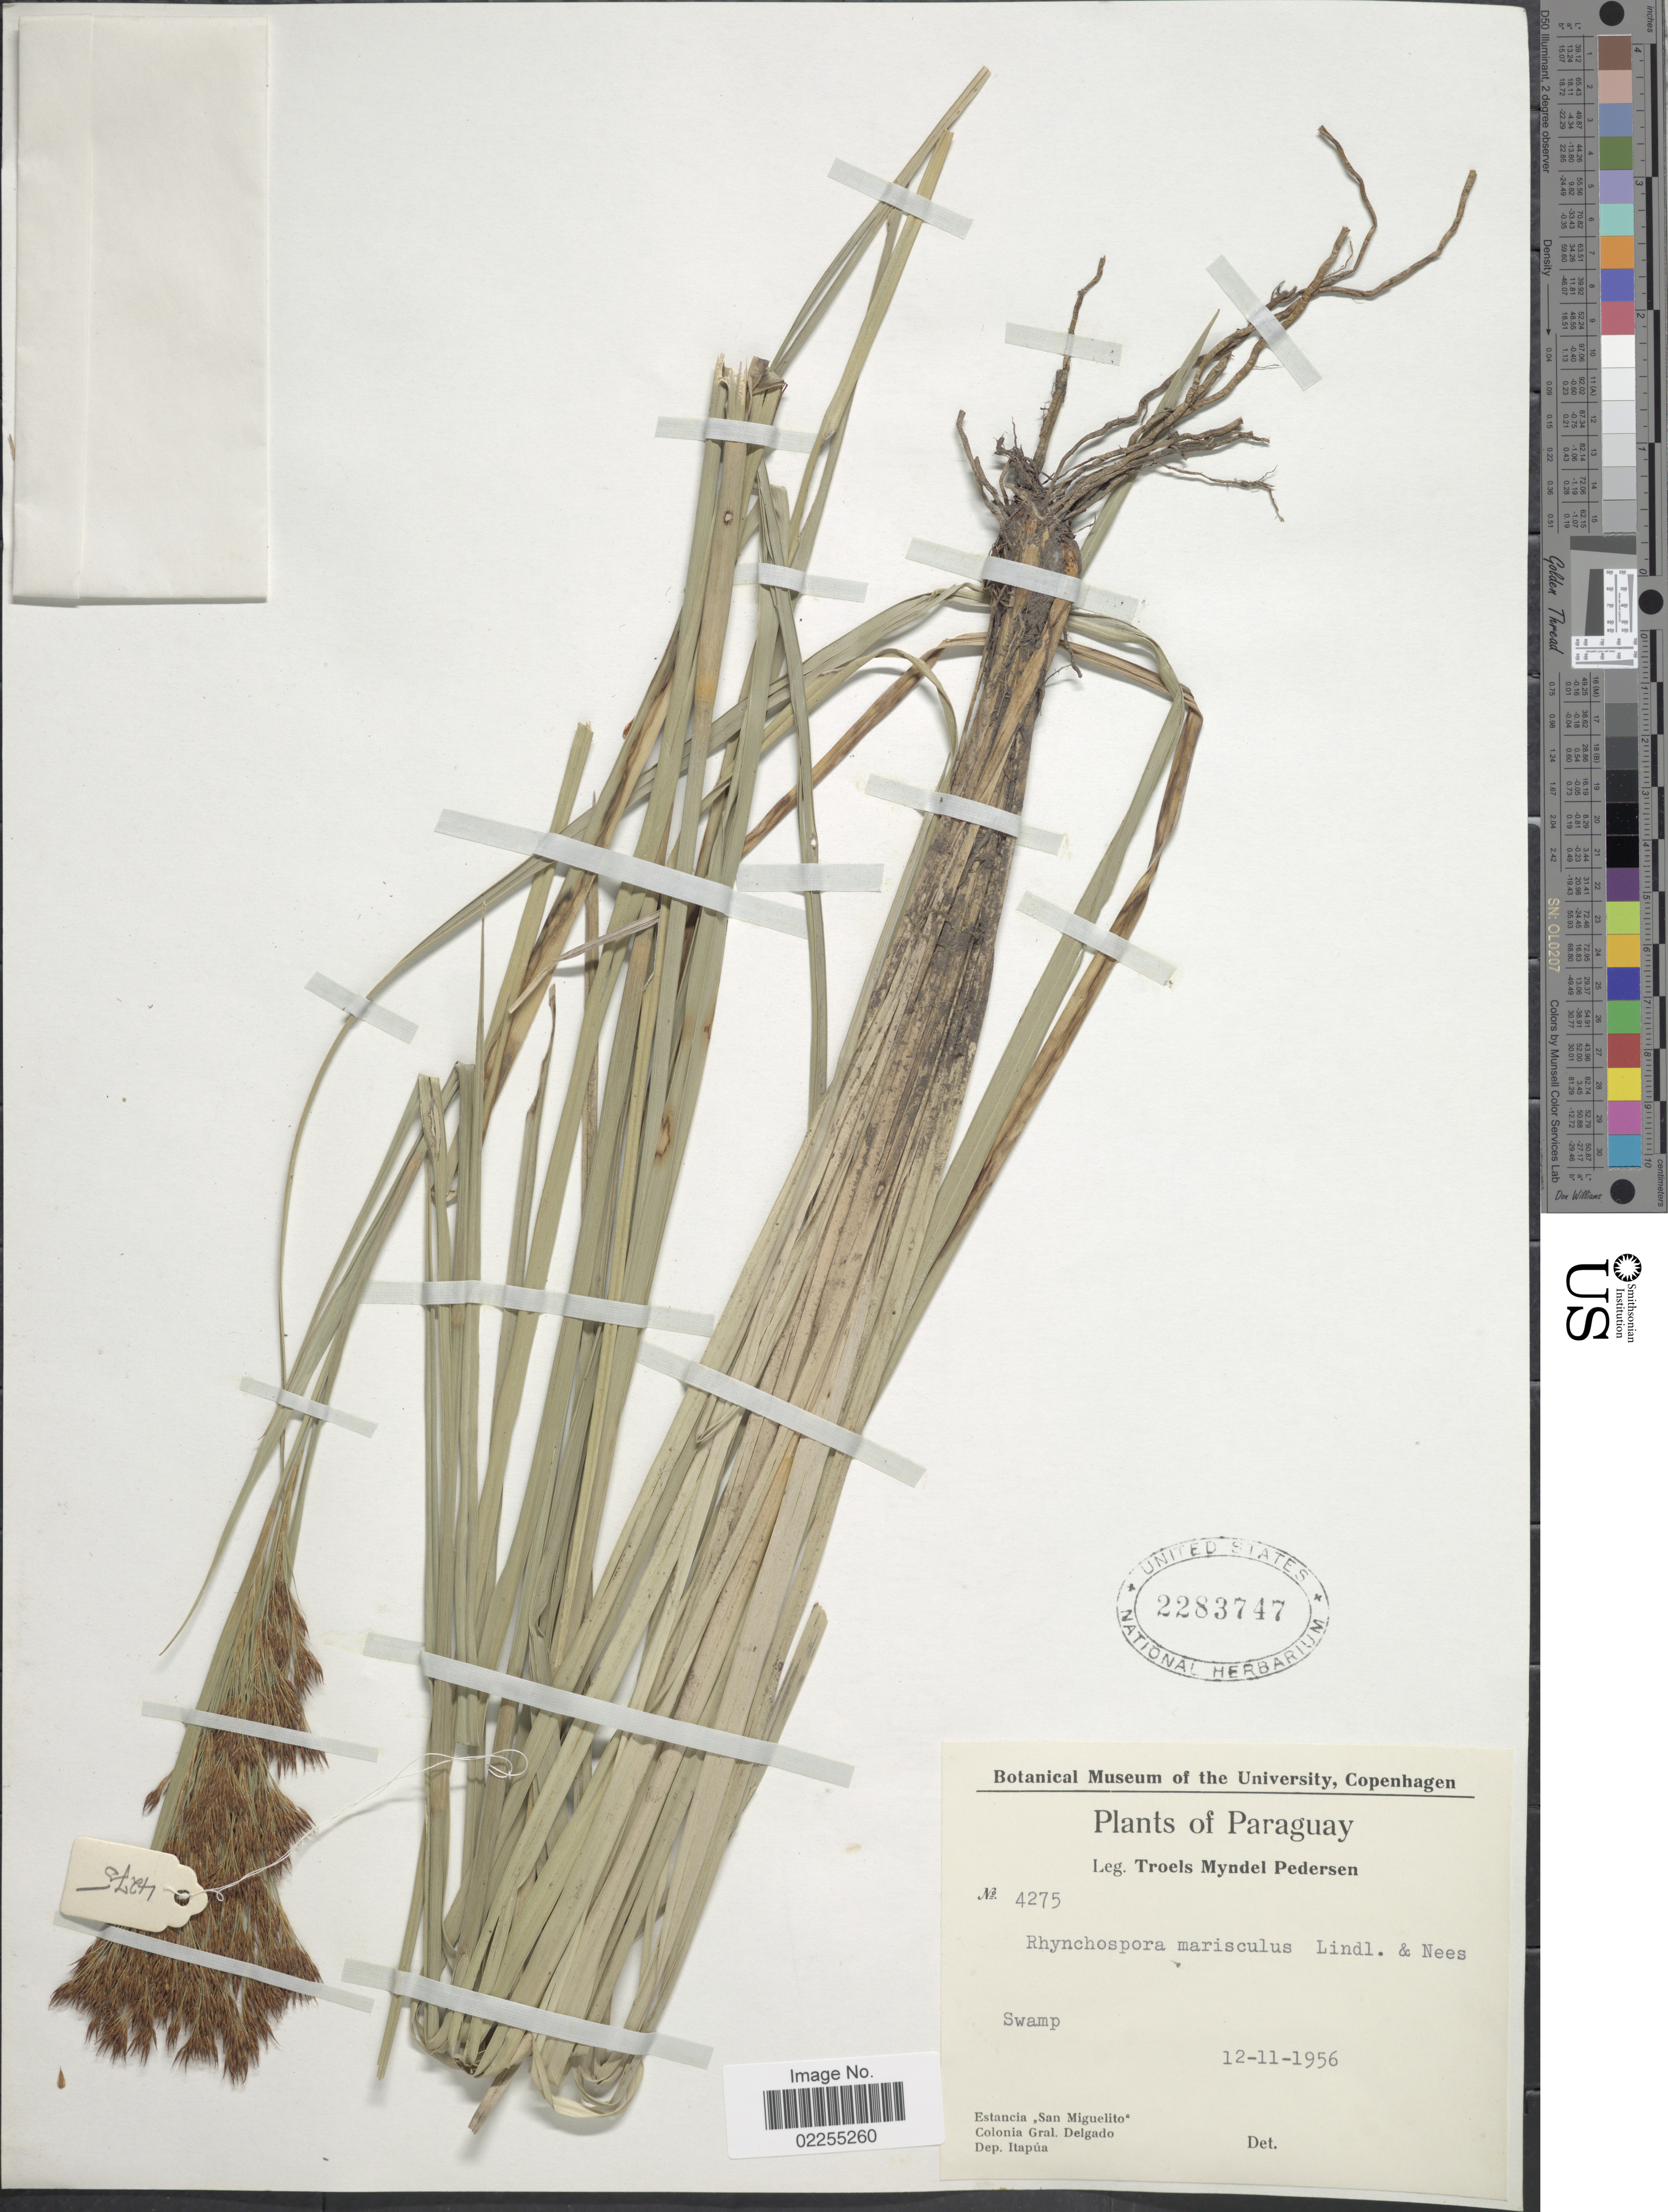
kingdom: Plantae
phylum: Tracheophyta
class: Liliopsida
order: Poales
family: Cyperaceae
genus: Rhynchospora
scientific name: Rhynchospora marisculus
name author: Lindl. & Nees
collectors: T. Pederson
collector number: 4275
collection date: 1956-11-12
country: Paraguay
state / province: Itapua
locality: Estancia "San Miguelito". Colonia Gral. Delgado. Dep. Itapua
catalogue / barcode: US 2283747